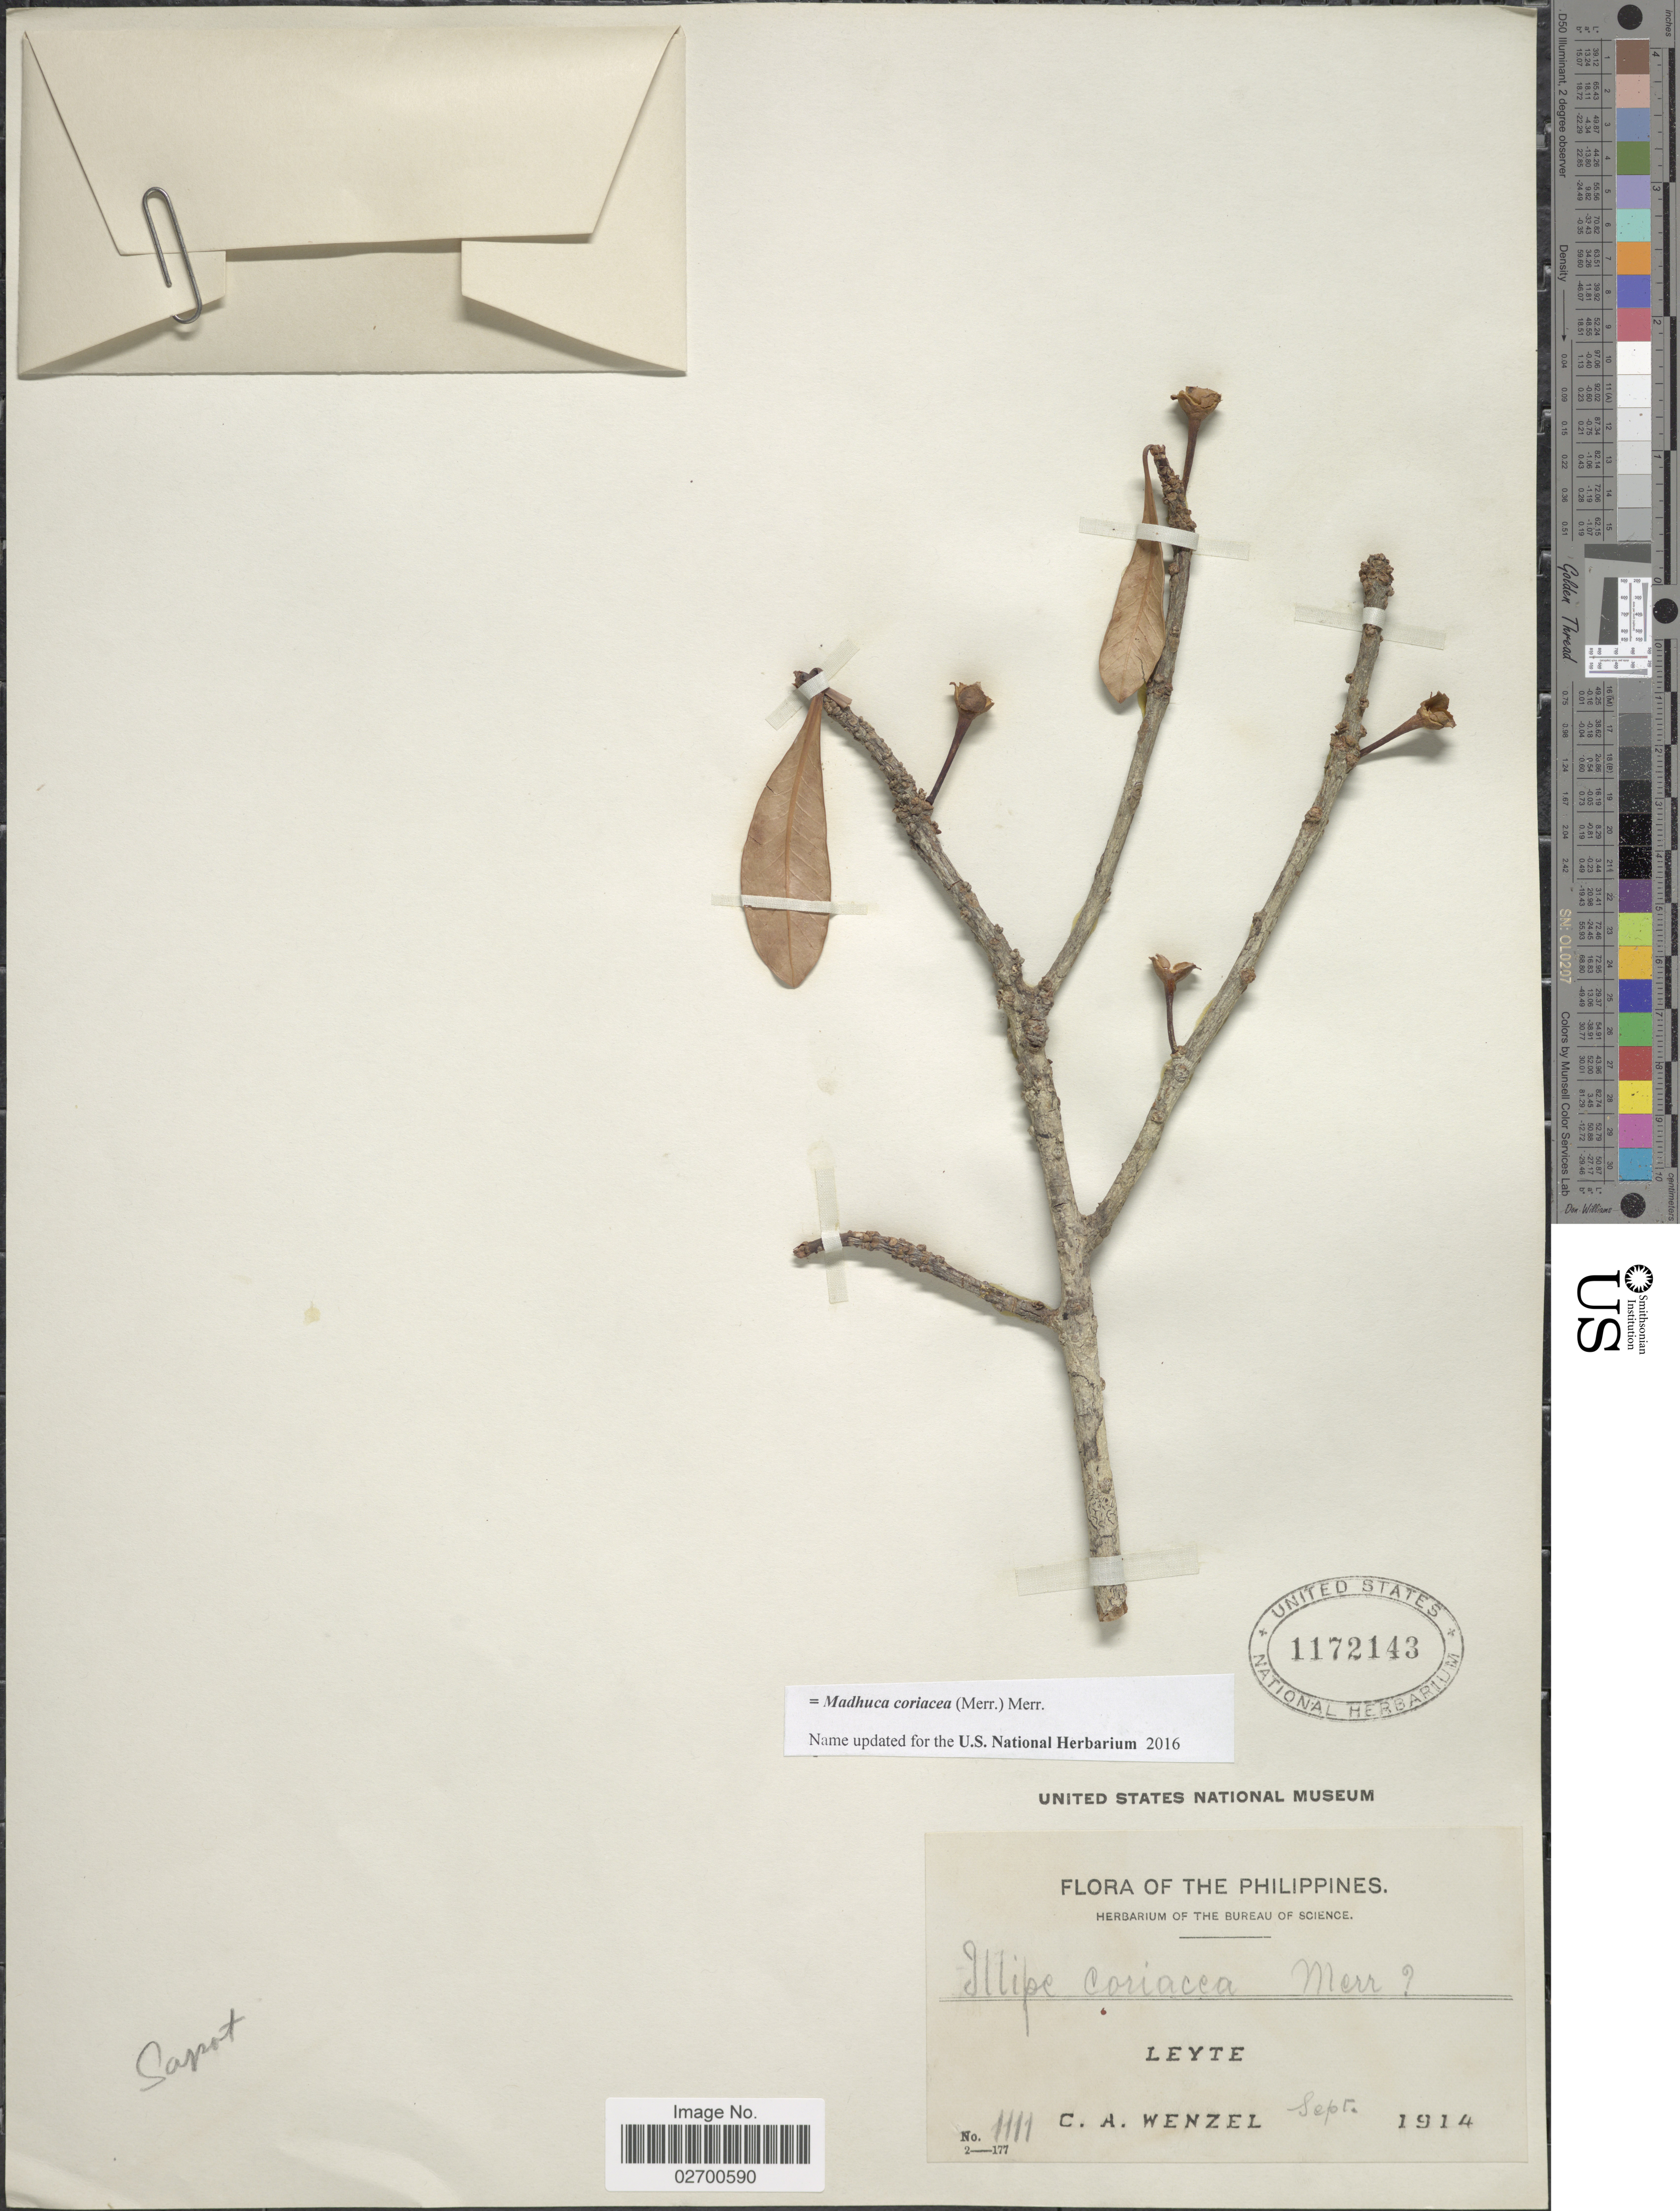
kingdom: Plantae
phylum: Tracheophyta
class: Magnoliopsida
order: Ericales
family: Sapotaceae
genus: Madhuca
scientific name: Madhuca coriacea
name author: (Merr.) Merr.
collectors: C. Wenzel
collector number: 1111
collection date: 1914-09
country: Philippines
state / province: Eastern Visayas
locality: Leyte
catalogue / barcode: US 1172143